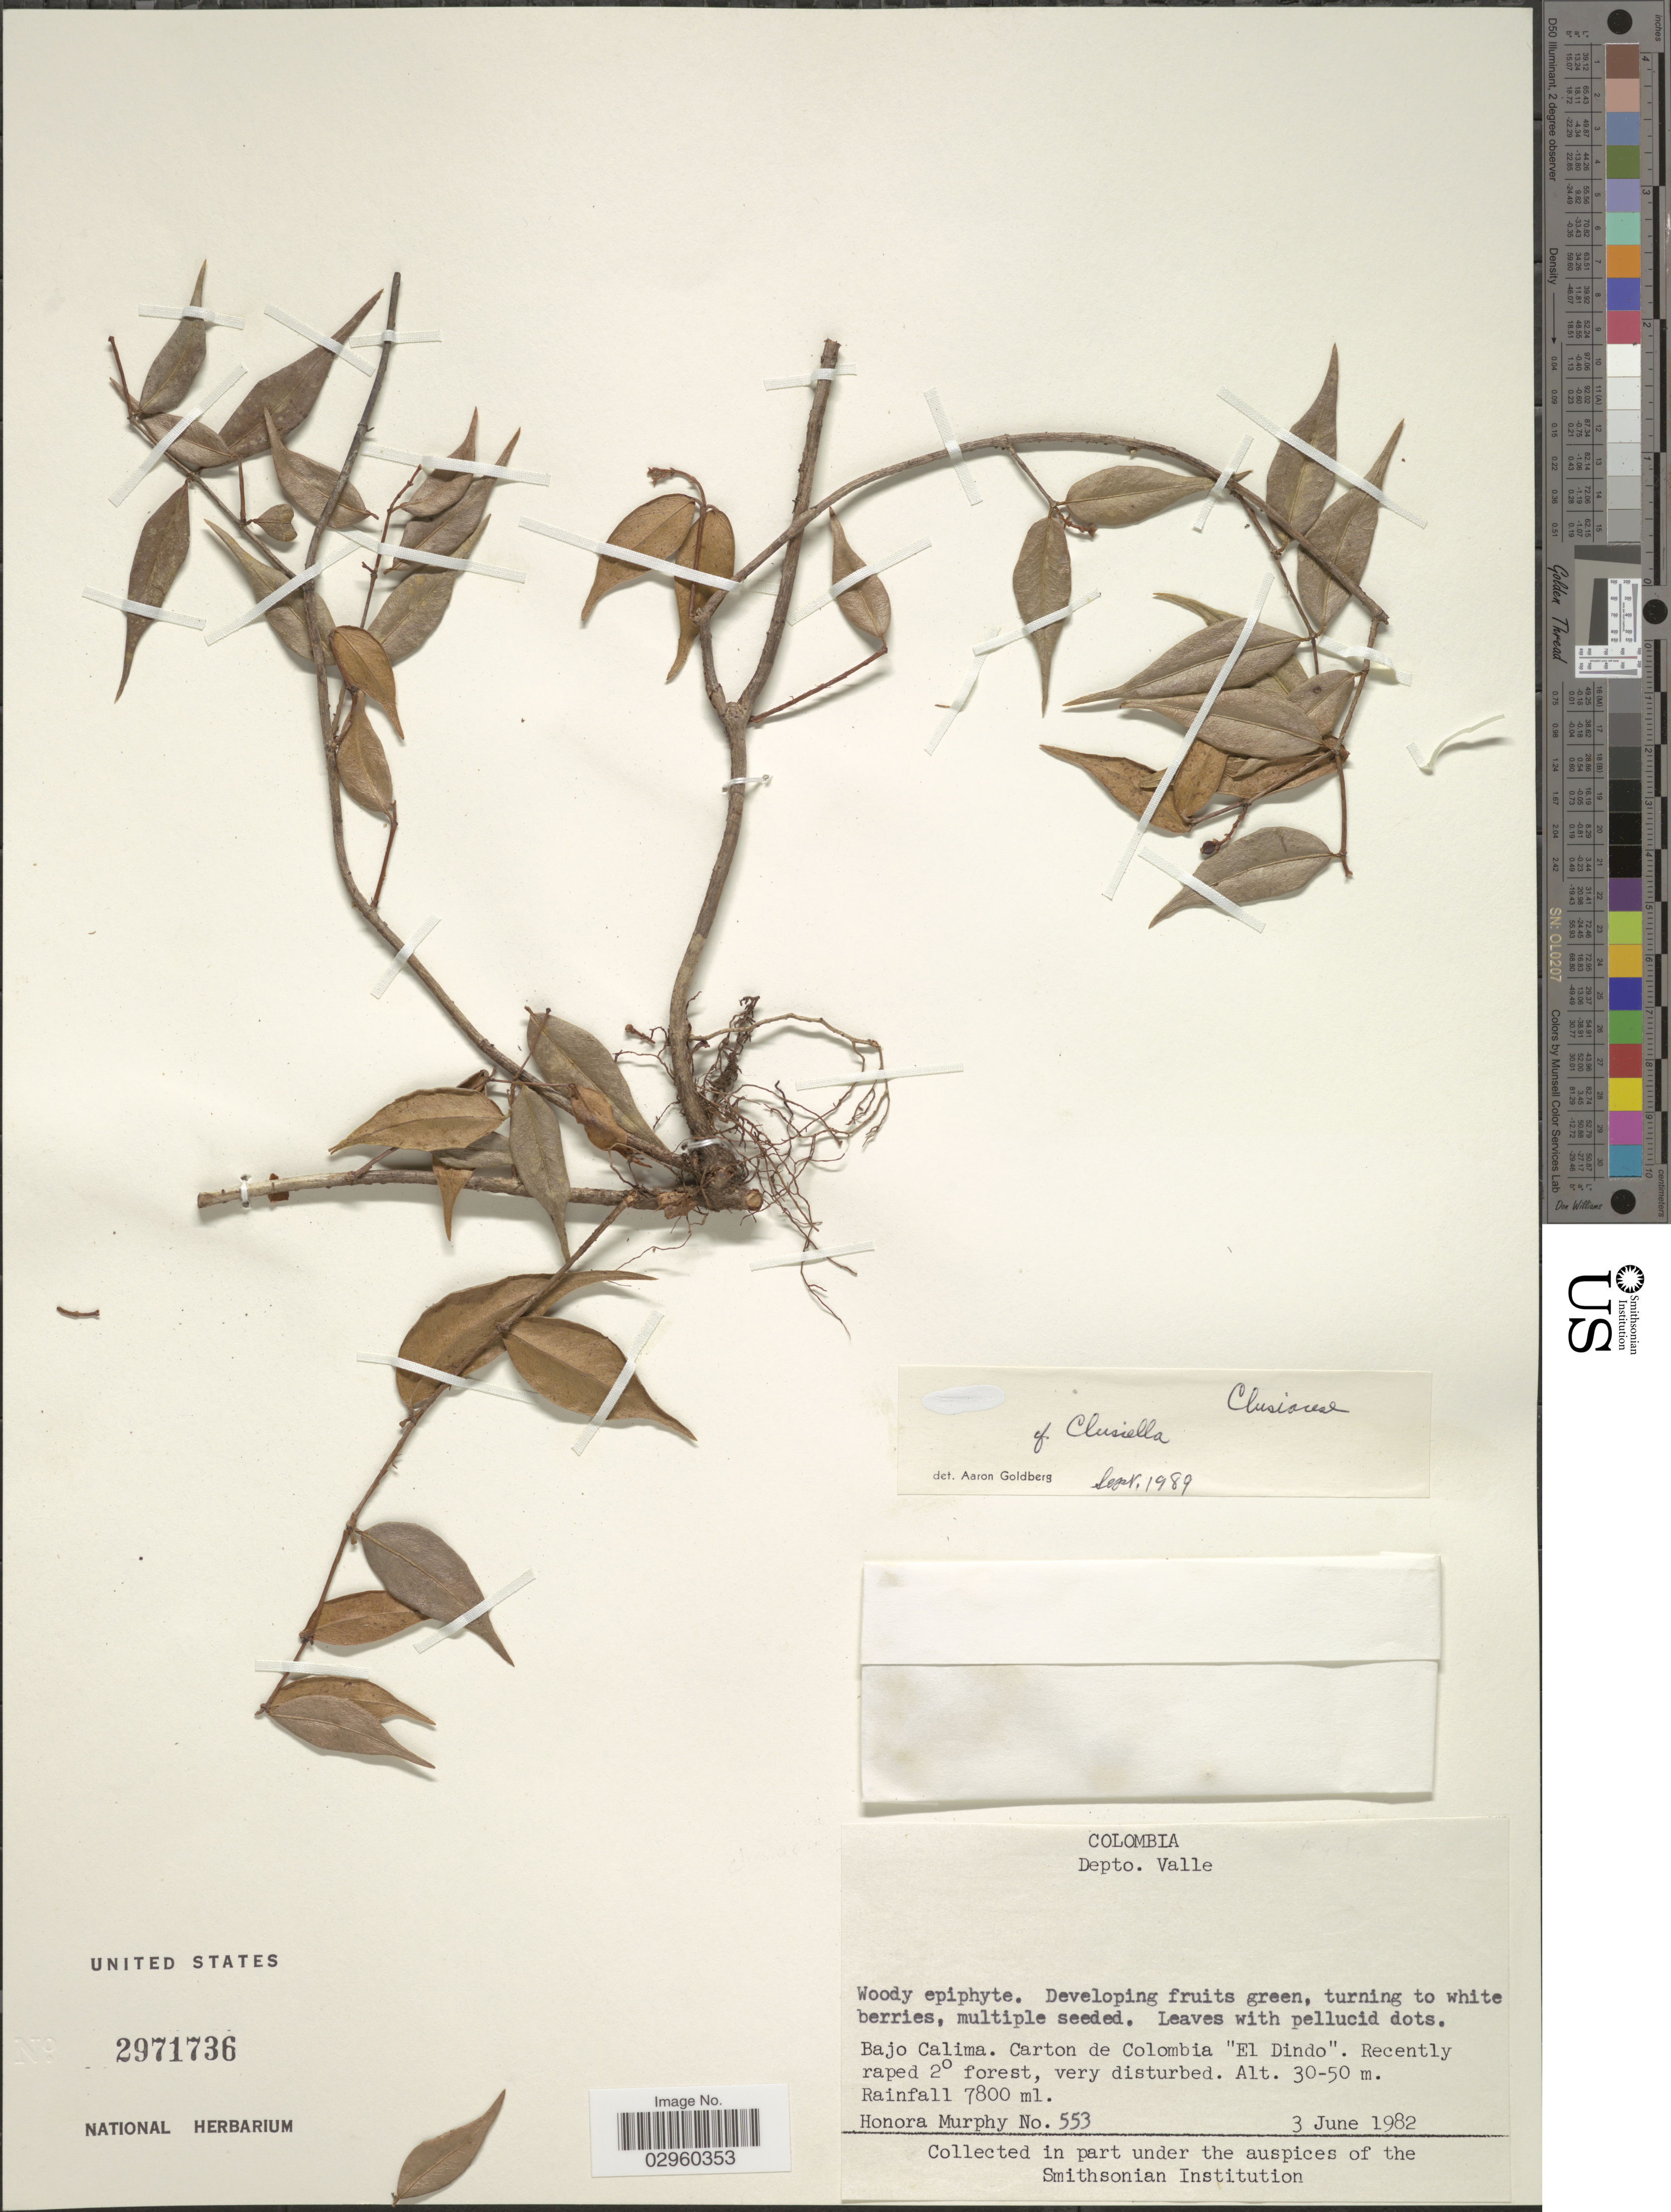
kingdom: Plantae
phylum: Tracheophyta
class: Magnoliopsida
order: Malpighiales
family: Calophyllaceae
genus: Clusiella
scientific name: Clusiella sp.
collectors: H. Murphy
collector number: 553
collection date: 1982-06-03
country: Colombia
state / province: Valle del Cauca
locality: Depto. Valle, Bajo Calima. Carton de Colombia "El Dindo".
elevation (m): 30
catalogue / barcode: US 2971736